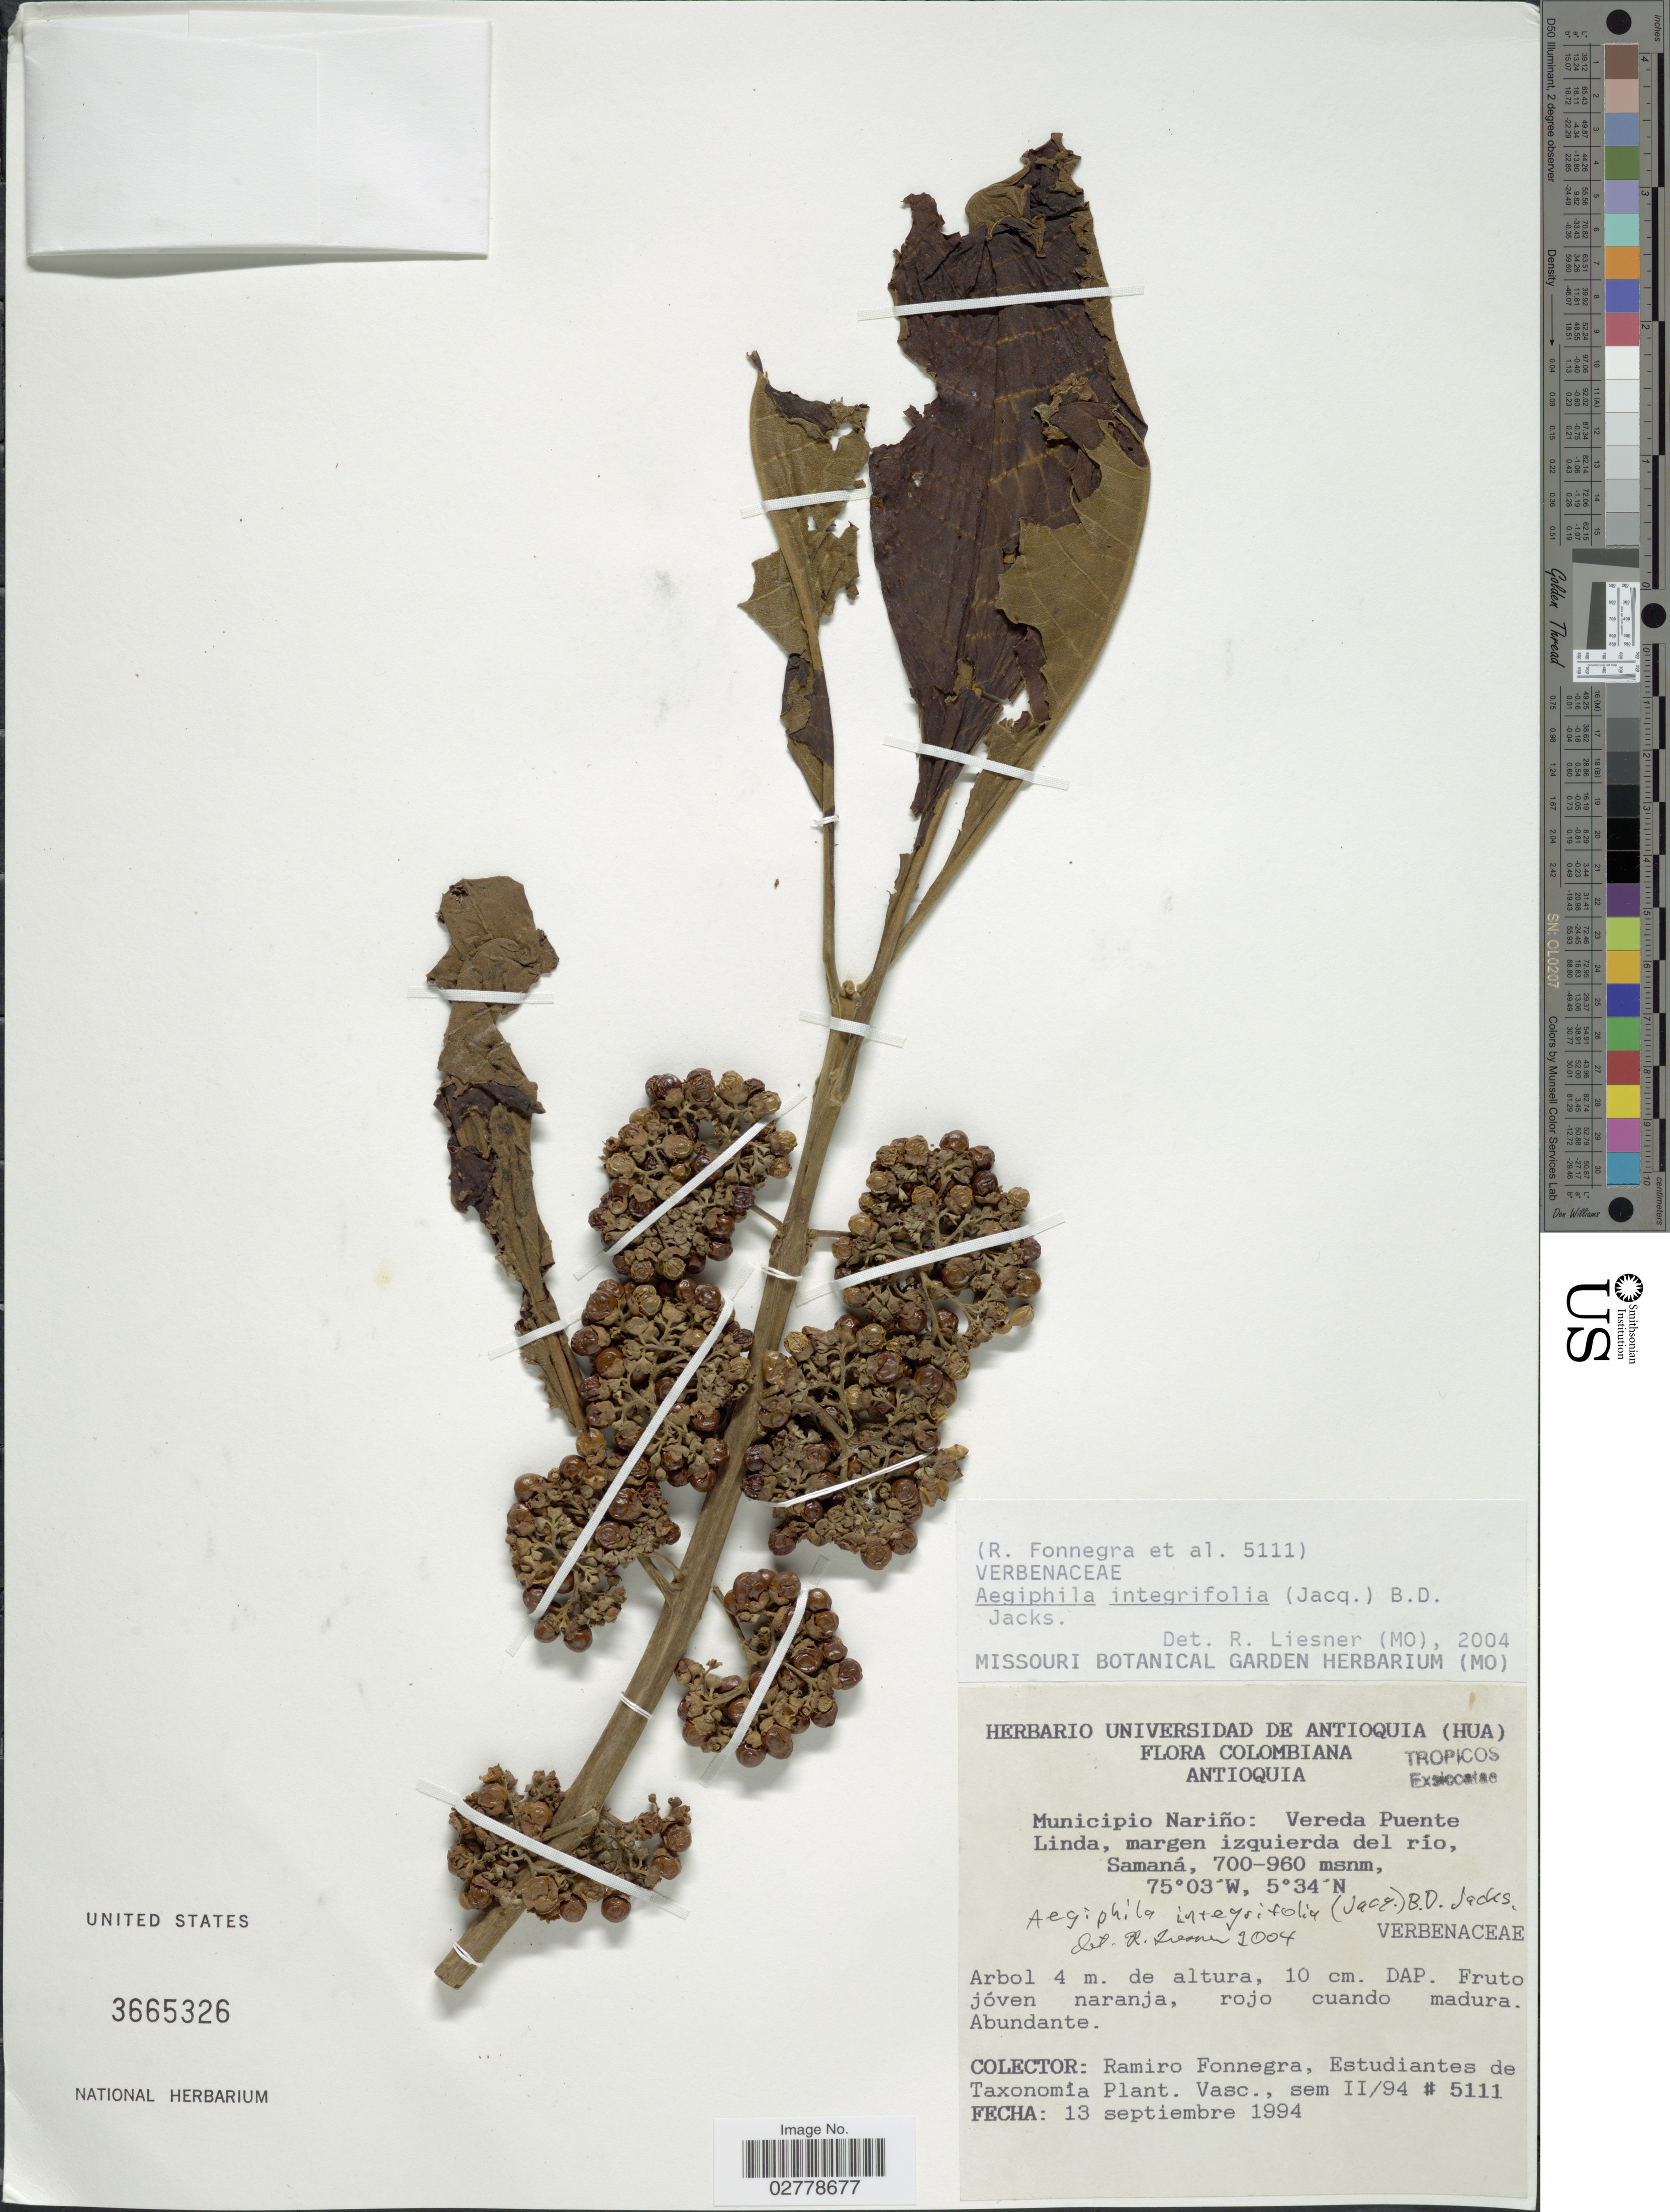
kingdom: Plantae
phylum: Tracheophyta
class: Magnoliopsida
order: Lamiales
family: Lamiaceae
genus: Aegiphila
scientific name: Aegiphila integrifolia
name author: (Jacq.) B.D. Jacks.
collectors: R. Fonnegra G. & Estudiantes de Taxonomía de Plant. Vasculares sem., II/94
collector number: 5111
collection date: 1994-09-13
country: Colombia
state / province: Antioquia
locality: Municipio Nariño: Vereda Puente Linda, margen izquierda del río, Samaná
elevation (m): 700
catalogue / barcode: US 3665326